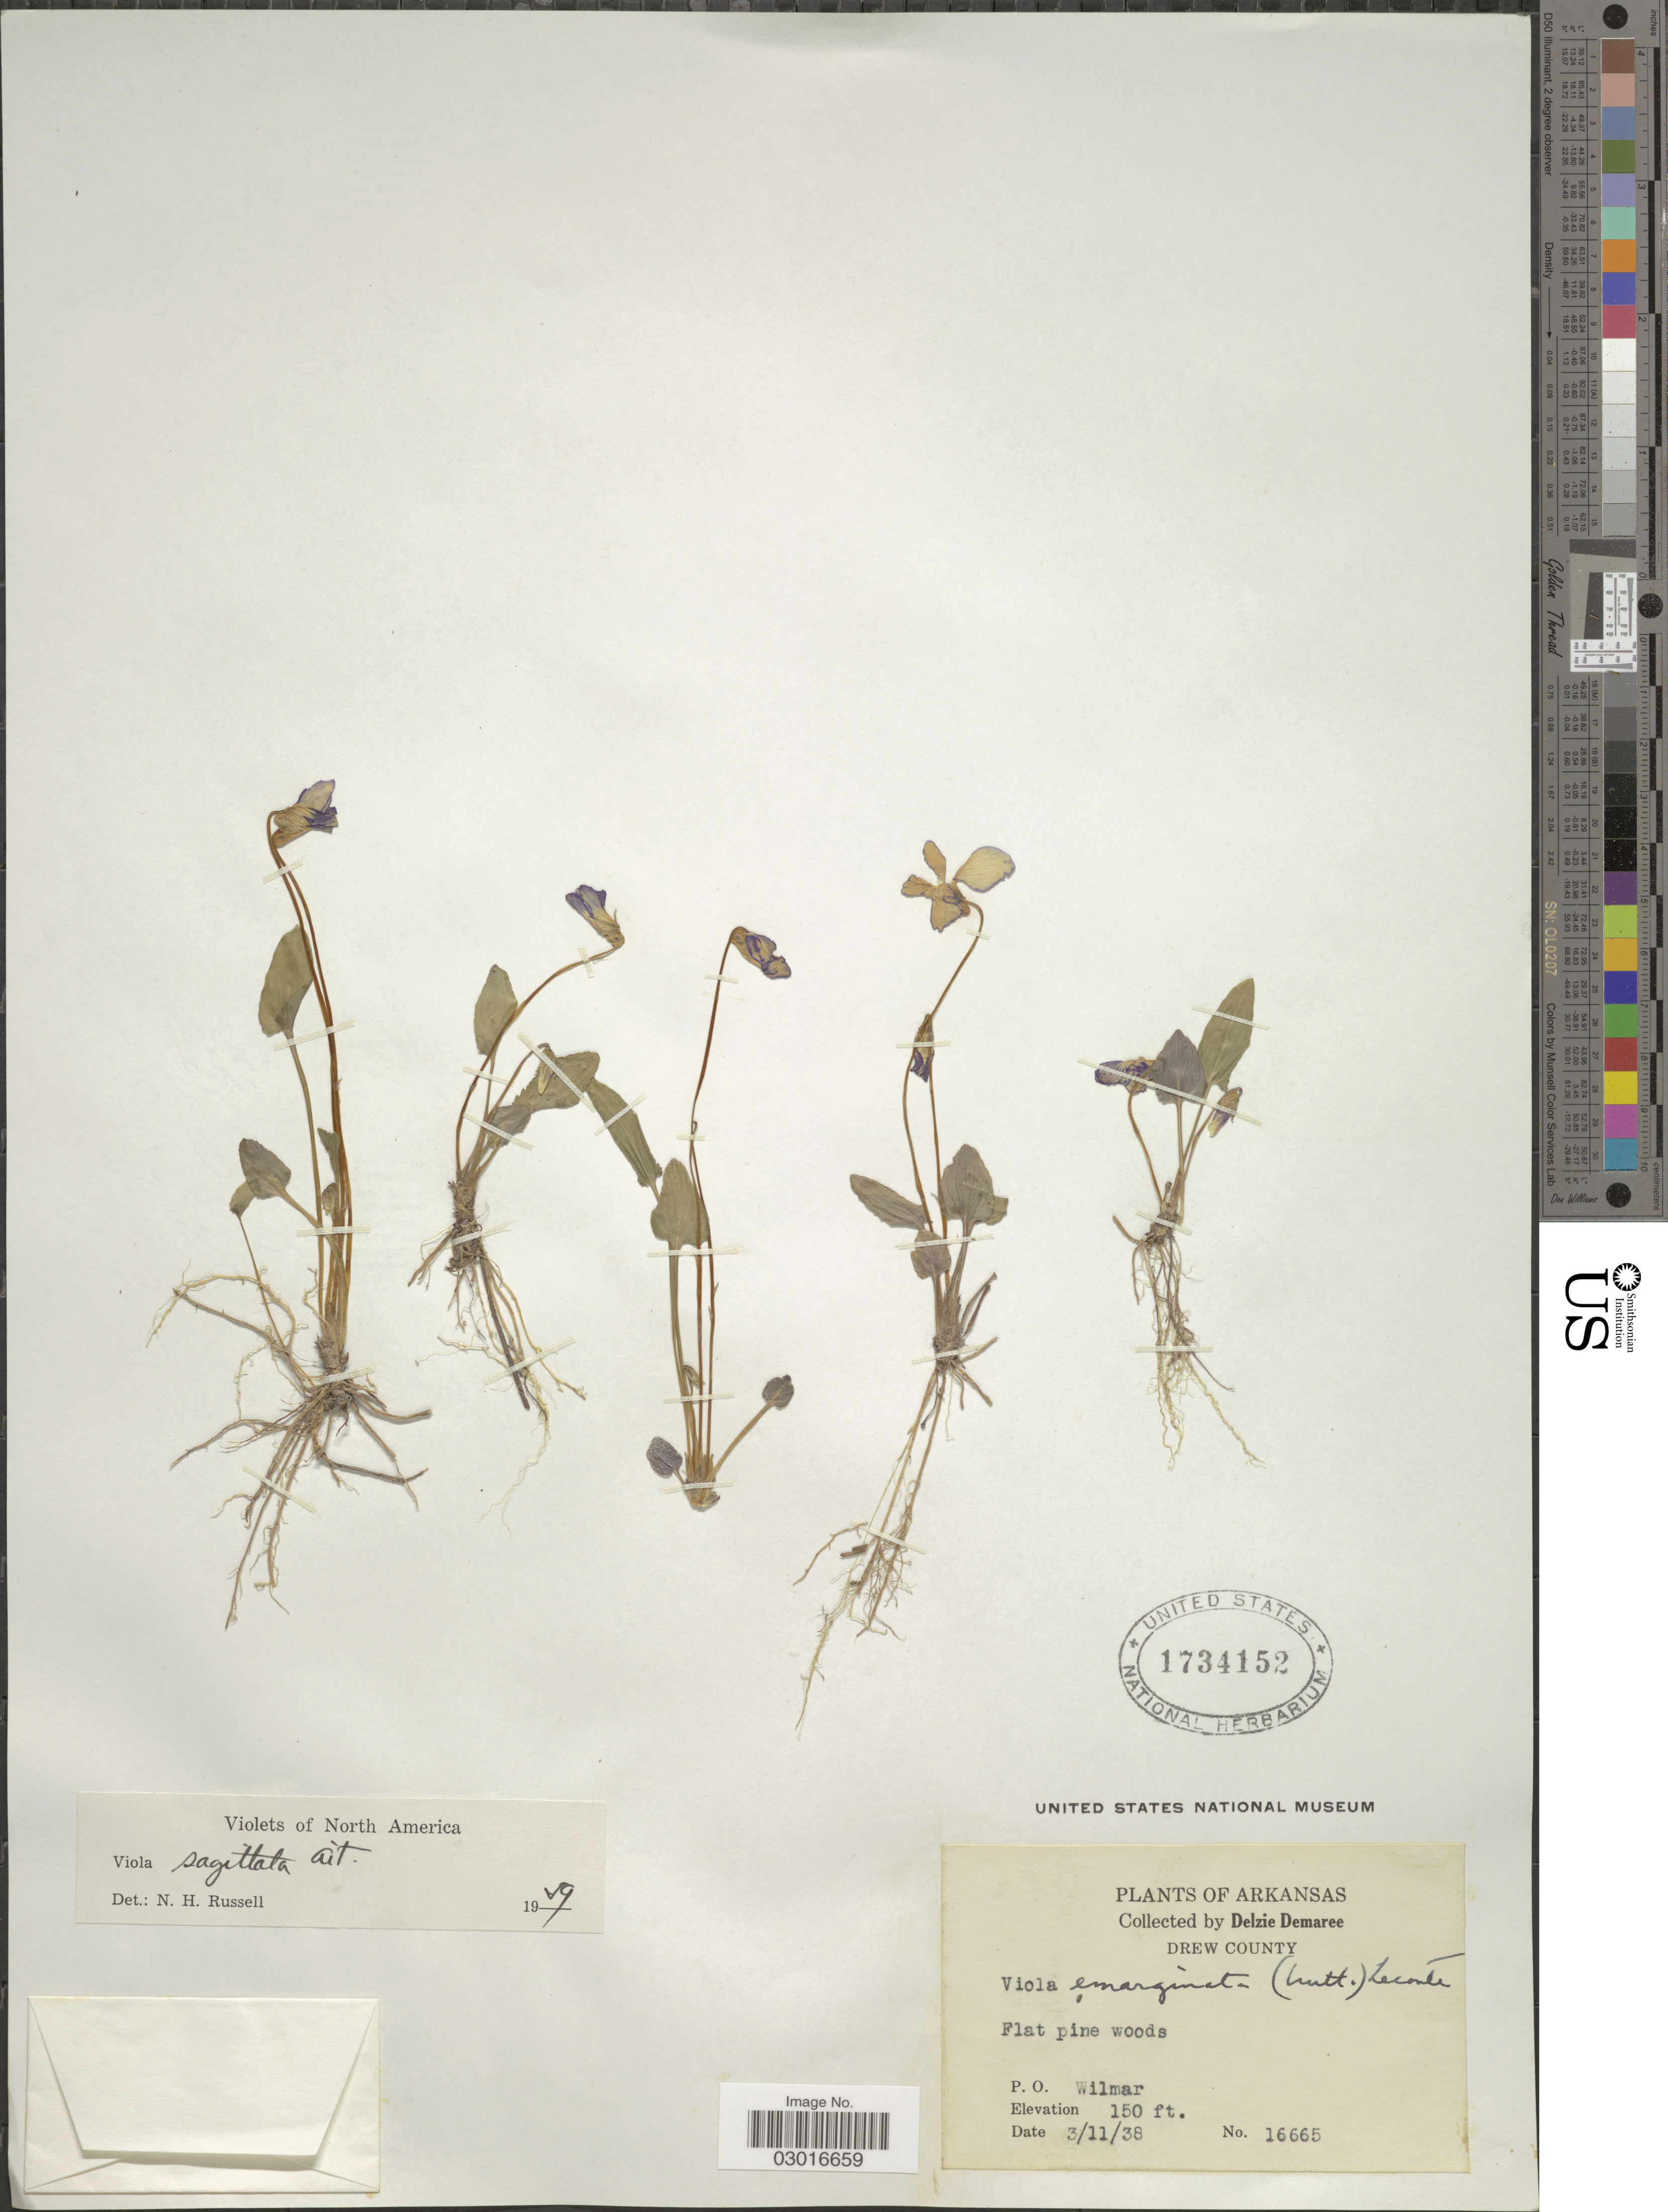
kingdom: Plantae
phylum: Tracheophyta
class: Magnoliopsida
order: Malpighiales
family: Violaceae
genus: Viola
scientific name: Viola sagittata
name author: Aiton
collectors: D. Demaree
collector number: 16665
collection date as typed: Transcribed d/m/y: 3/11/38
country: United States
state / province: Arkansas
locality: Drew County. Flat pine woods. P. O. Wilmar.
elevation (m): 46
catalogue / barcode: US 1734152